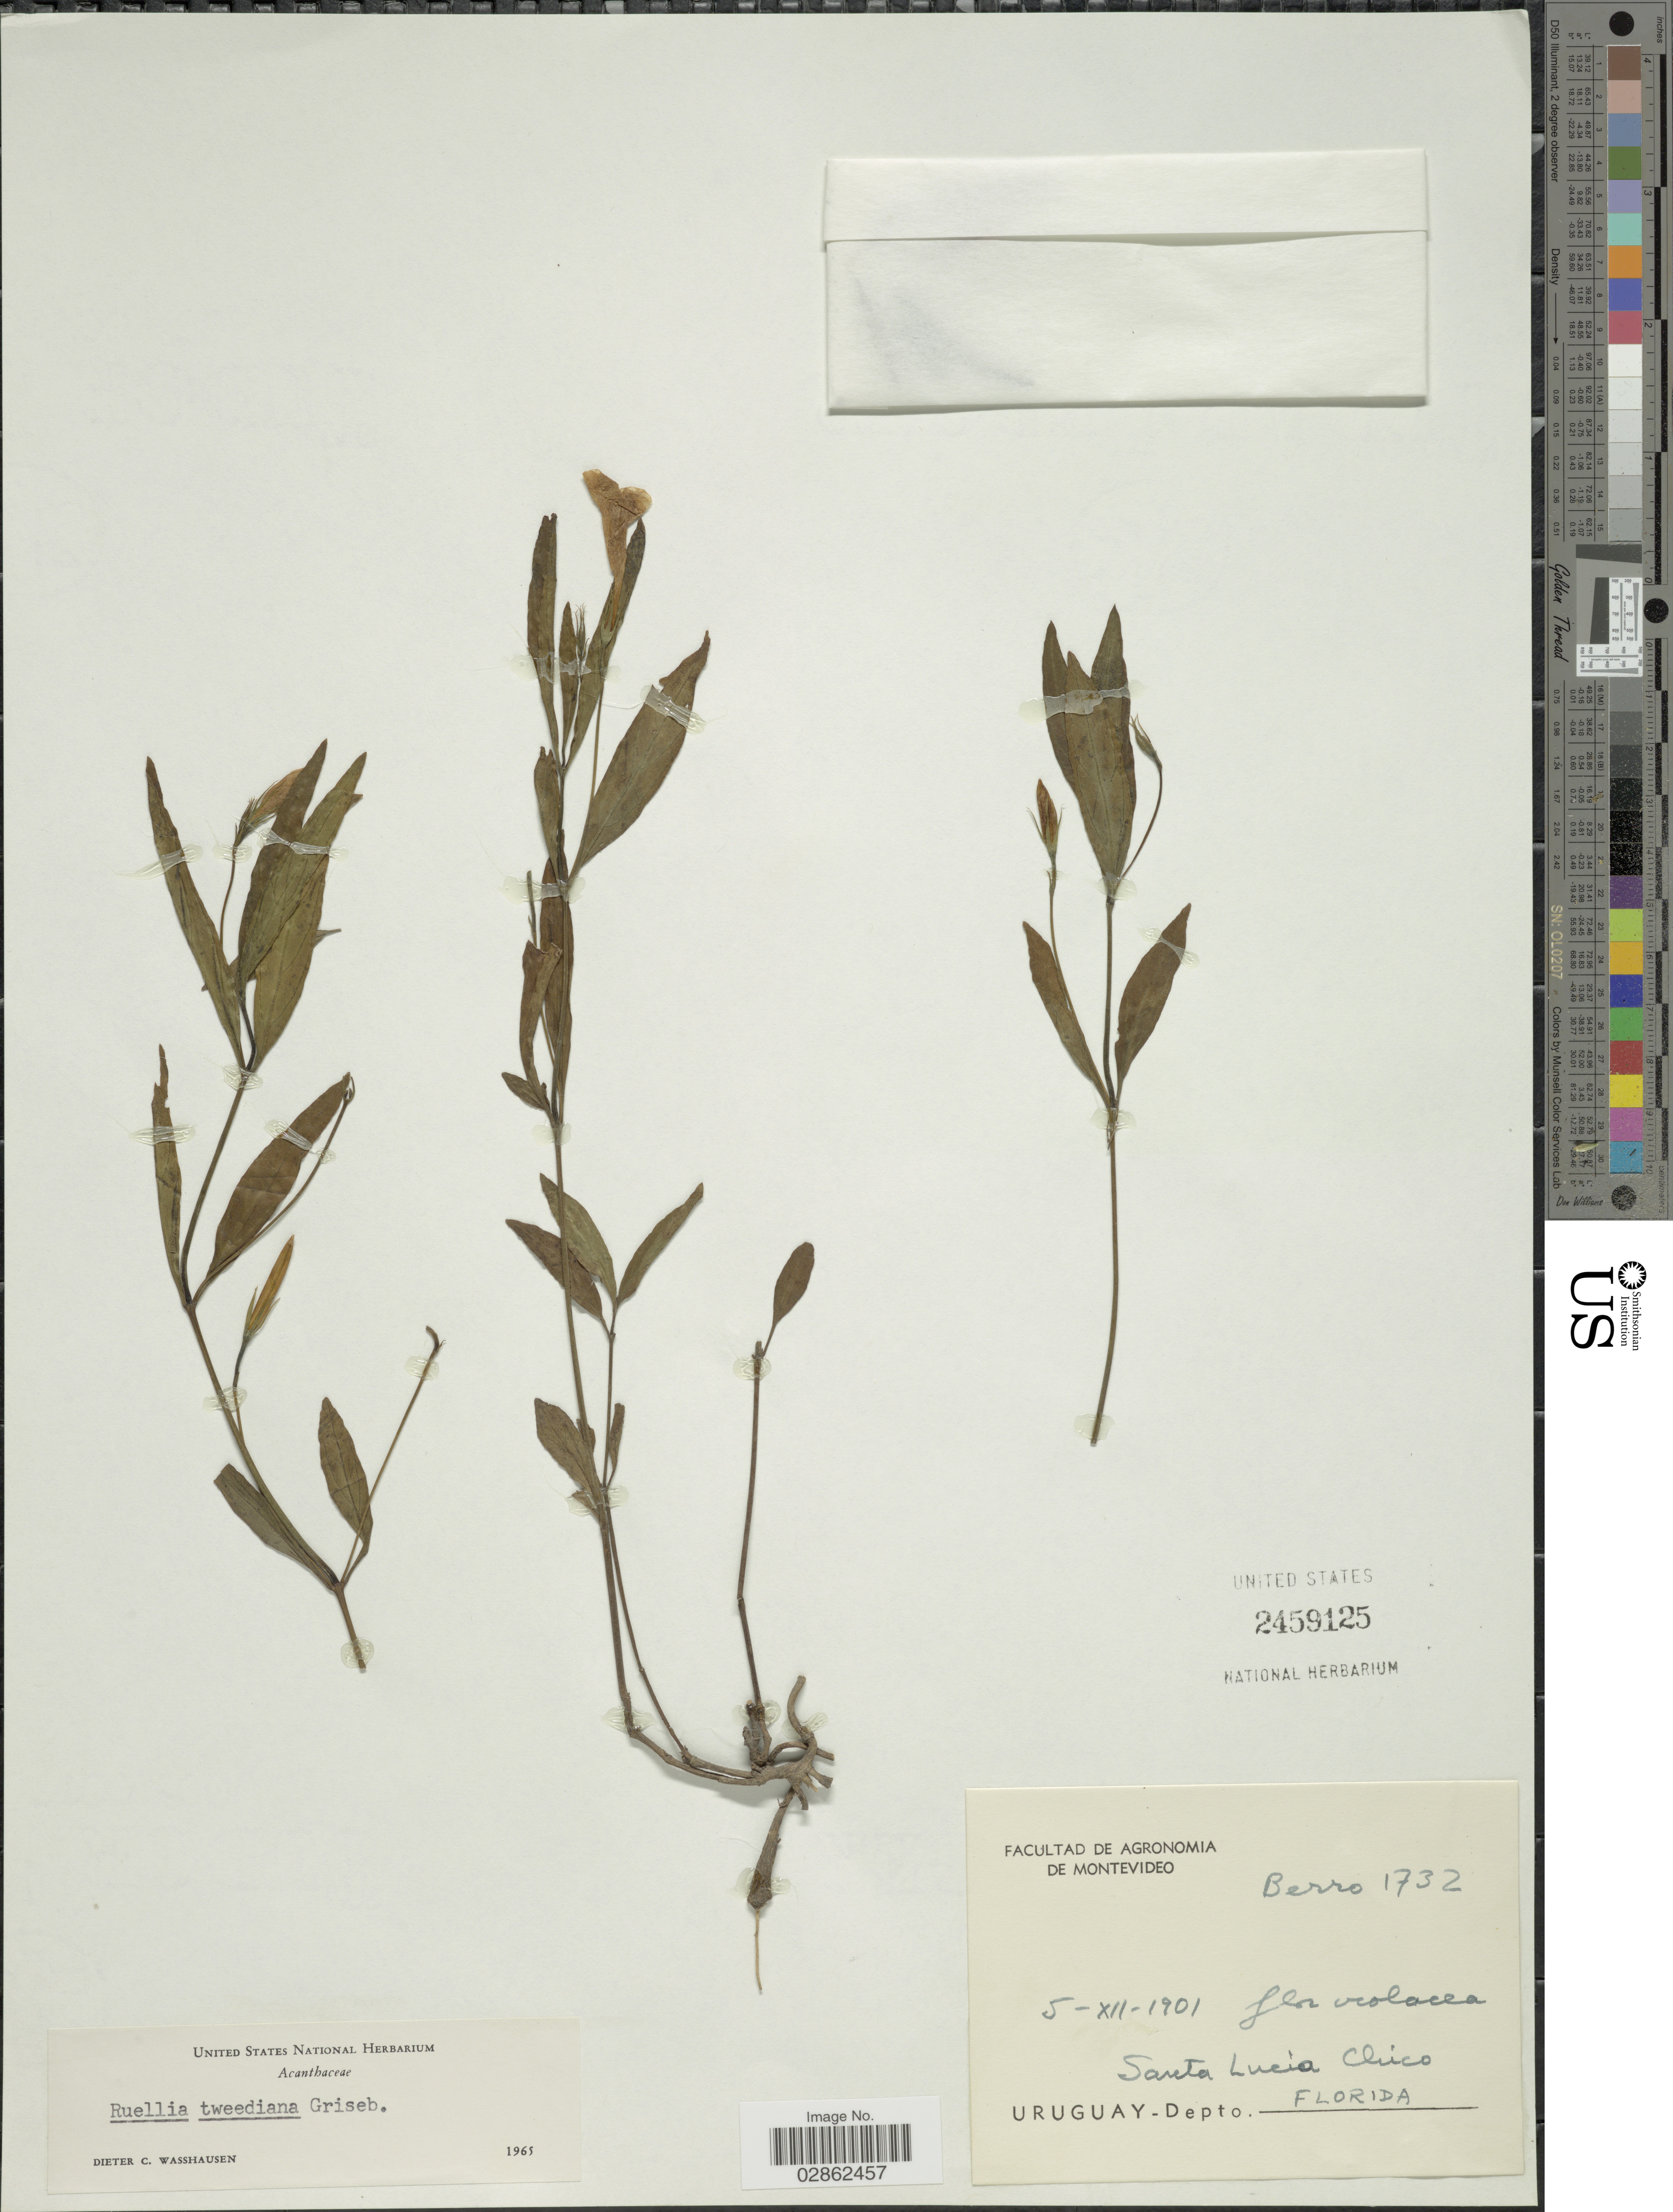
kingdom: Plantae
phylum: Tracheophyta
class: Magnoliopsida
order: Lamiales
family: Acanthaceae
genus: Ruellia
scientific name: Ruellia tweediana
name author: Griseb.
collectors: Berro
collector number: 1732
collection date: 1901-12-05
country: Uruguay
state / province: Florida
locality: Santa Lucía Chico. Depto. Florida.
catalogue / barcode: US 2459125